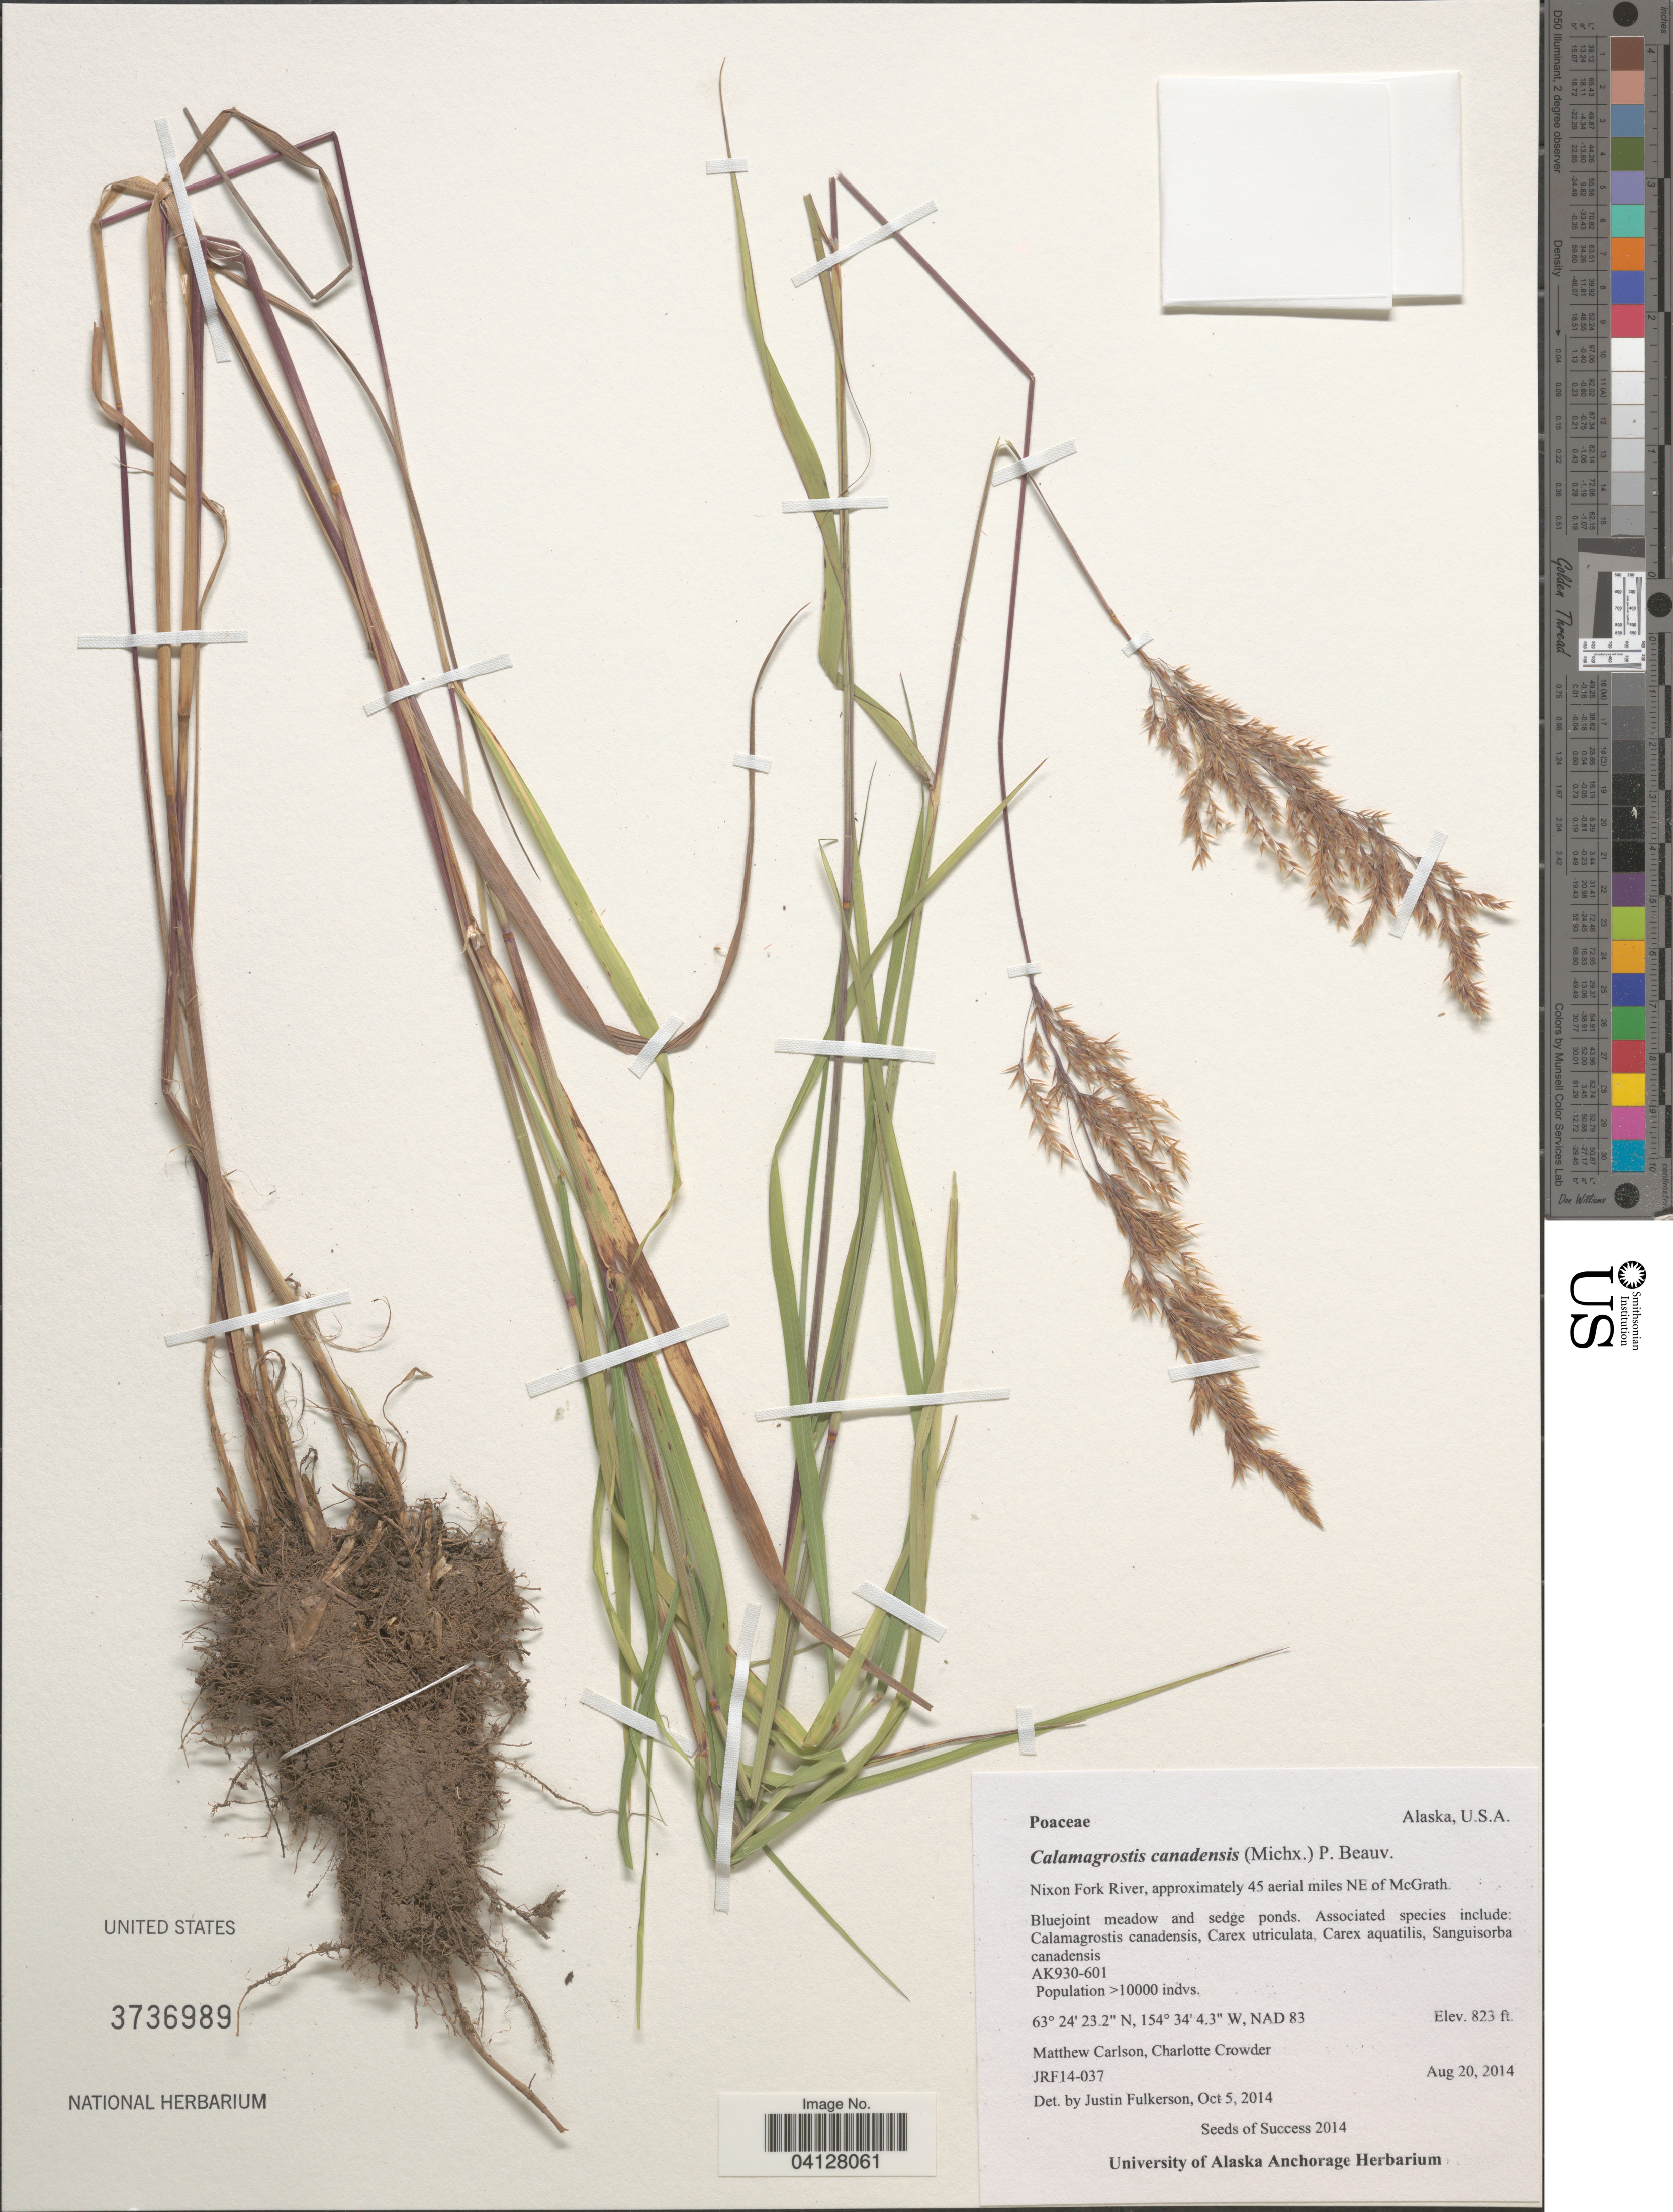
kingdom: Plantae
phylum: Tracheophyta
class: Liliopsida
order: Poales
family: Poaceae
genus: Calamagrostis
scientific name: Calamagrostis canadensis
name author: (Michx.) P. Beauv.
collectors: M. Carlson & C. Crowder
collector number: JRF14-037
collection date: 2014-08-20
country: United States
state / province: Alaska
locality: Nixon Fork River, approximately 45 aerial miles NE of McGrath. AK930-601. NAD 83.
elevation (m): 251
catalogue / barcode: US 3736989